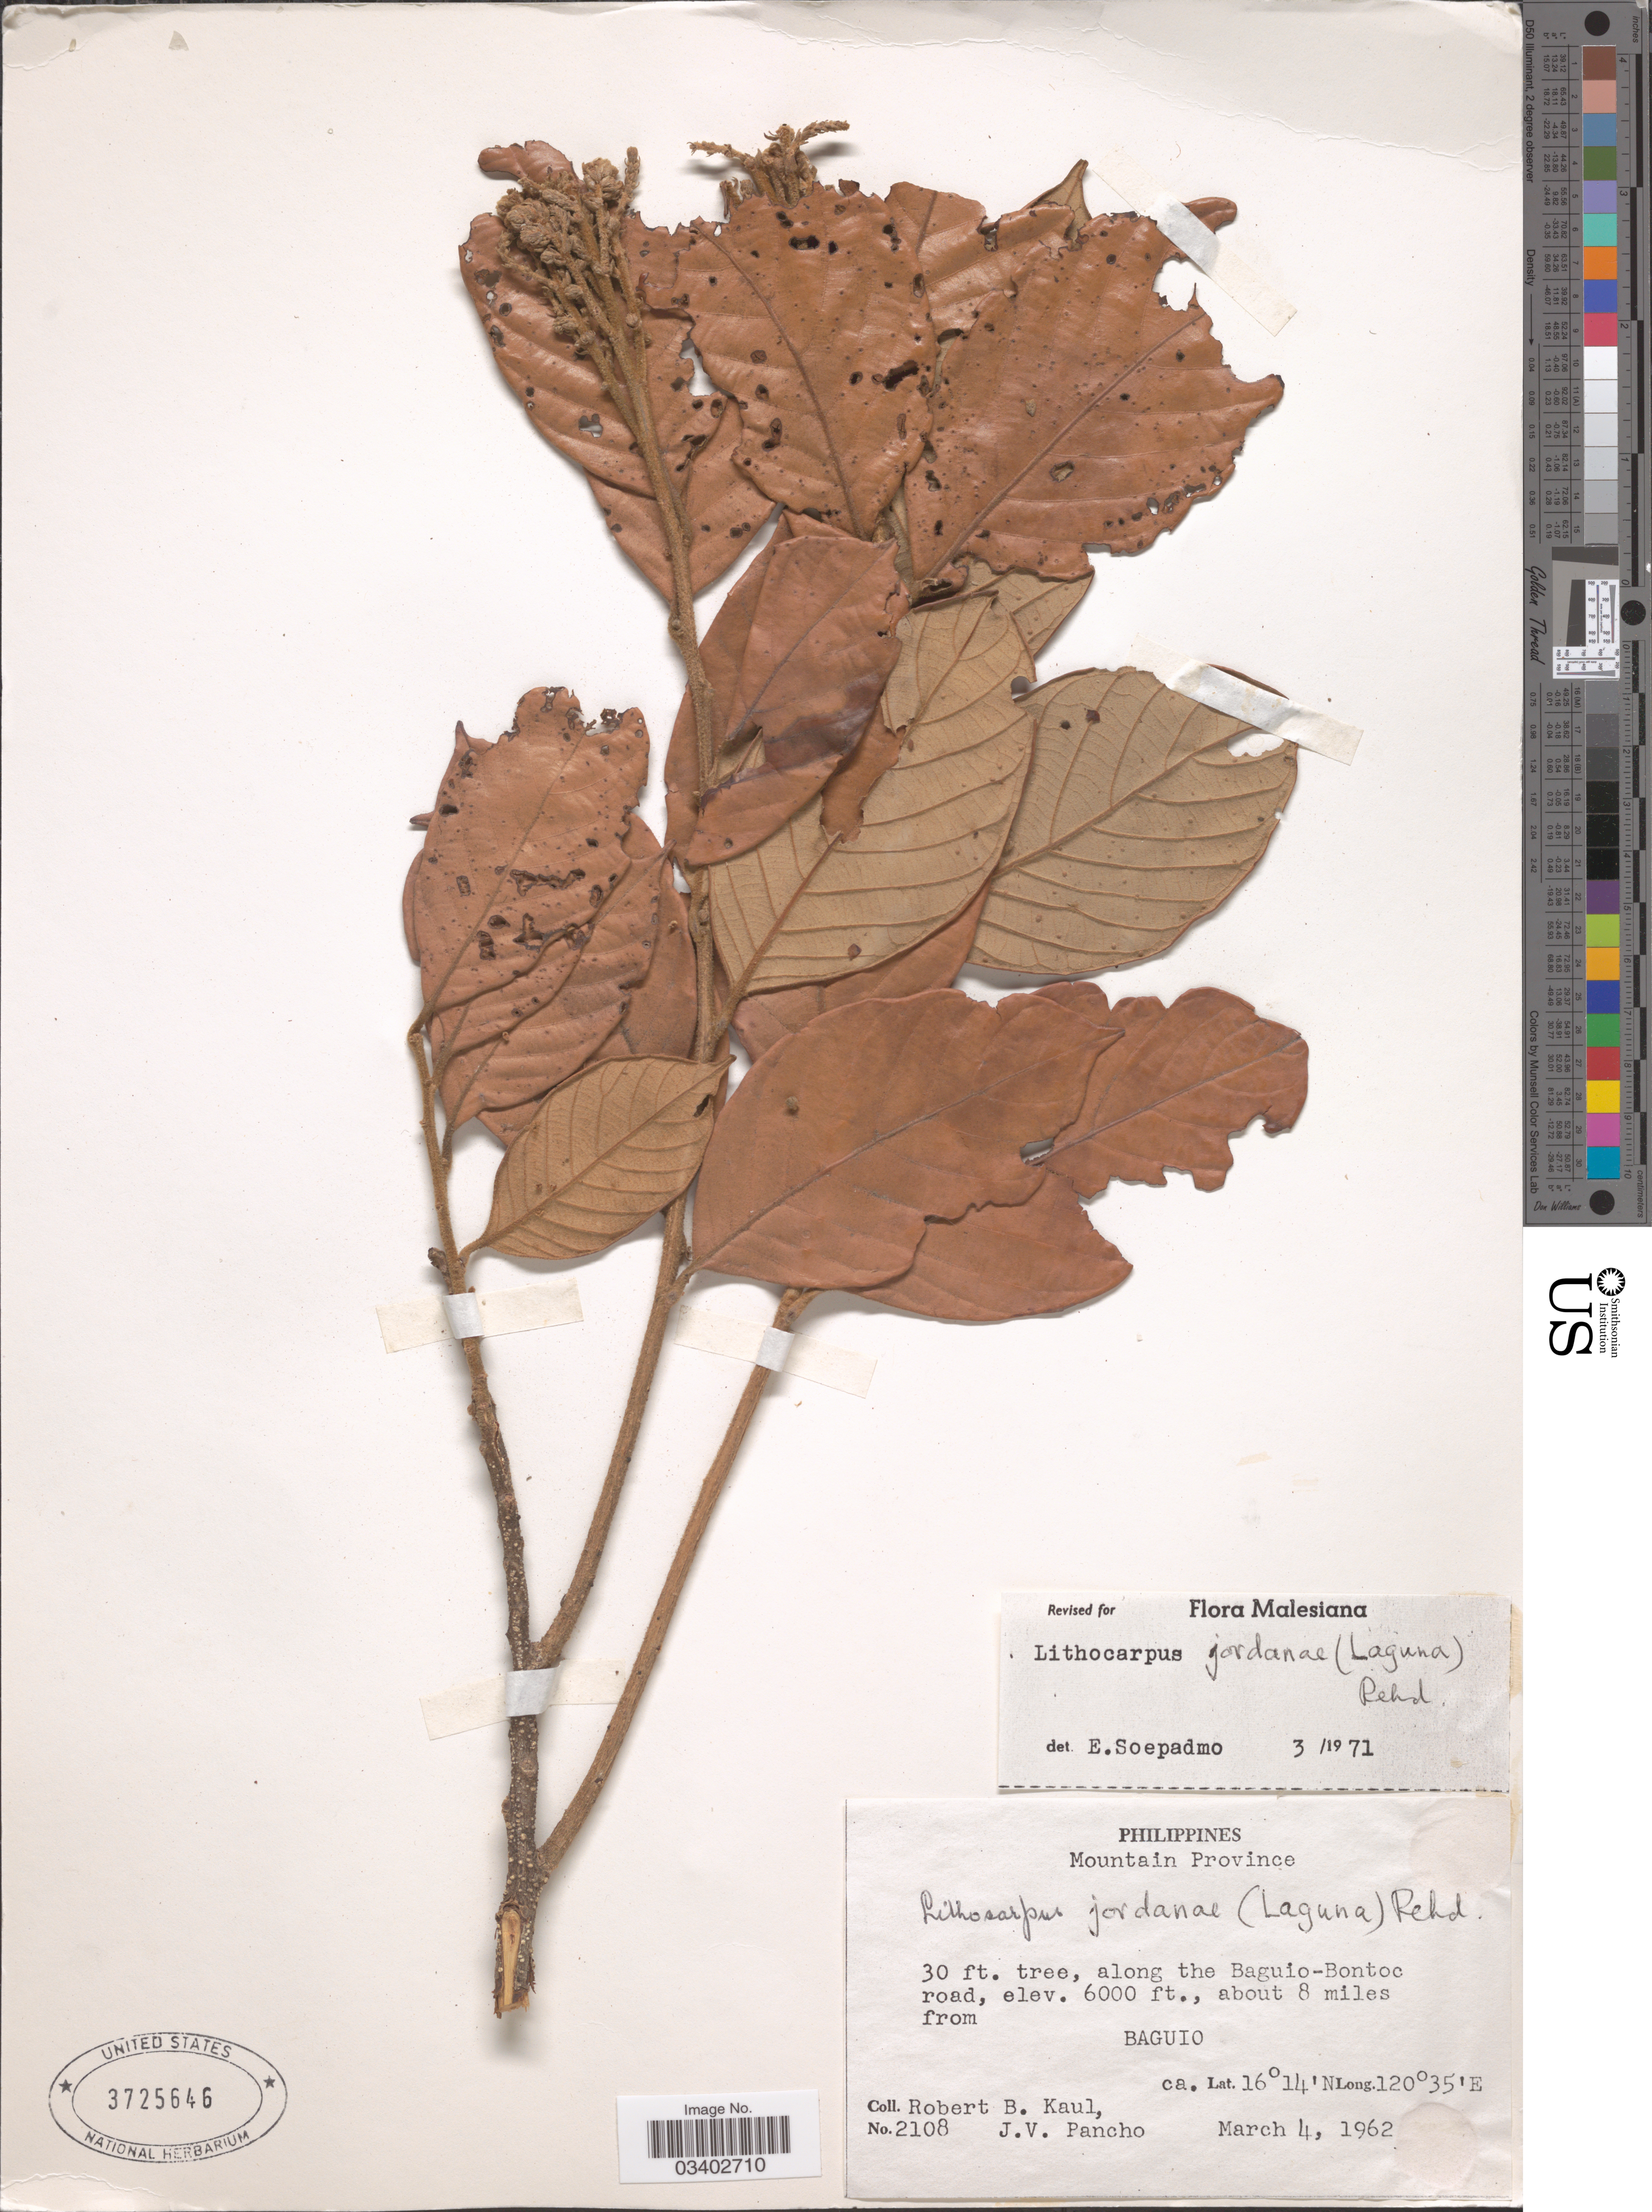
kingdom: Plantae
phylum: Tracheophyta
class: Magnoliopsida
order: Fagales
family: Fagaceae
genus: Lithocarpus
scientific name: Lithocarpus jordanae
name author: (Villanueva) Rehder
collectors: R. Kaul & J. Pancho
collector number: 2108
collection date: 1962-03-04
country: Philippines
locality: Mountain Province. Along the Baguio-Bontoc road, about 8 miles from Baguio.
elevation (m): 1829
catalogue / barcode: US 3725646